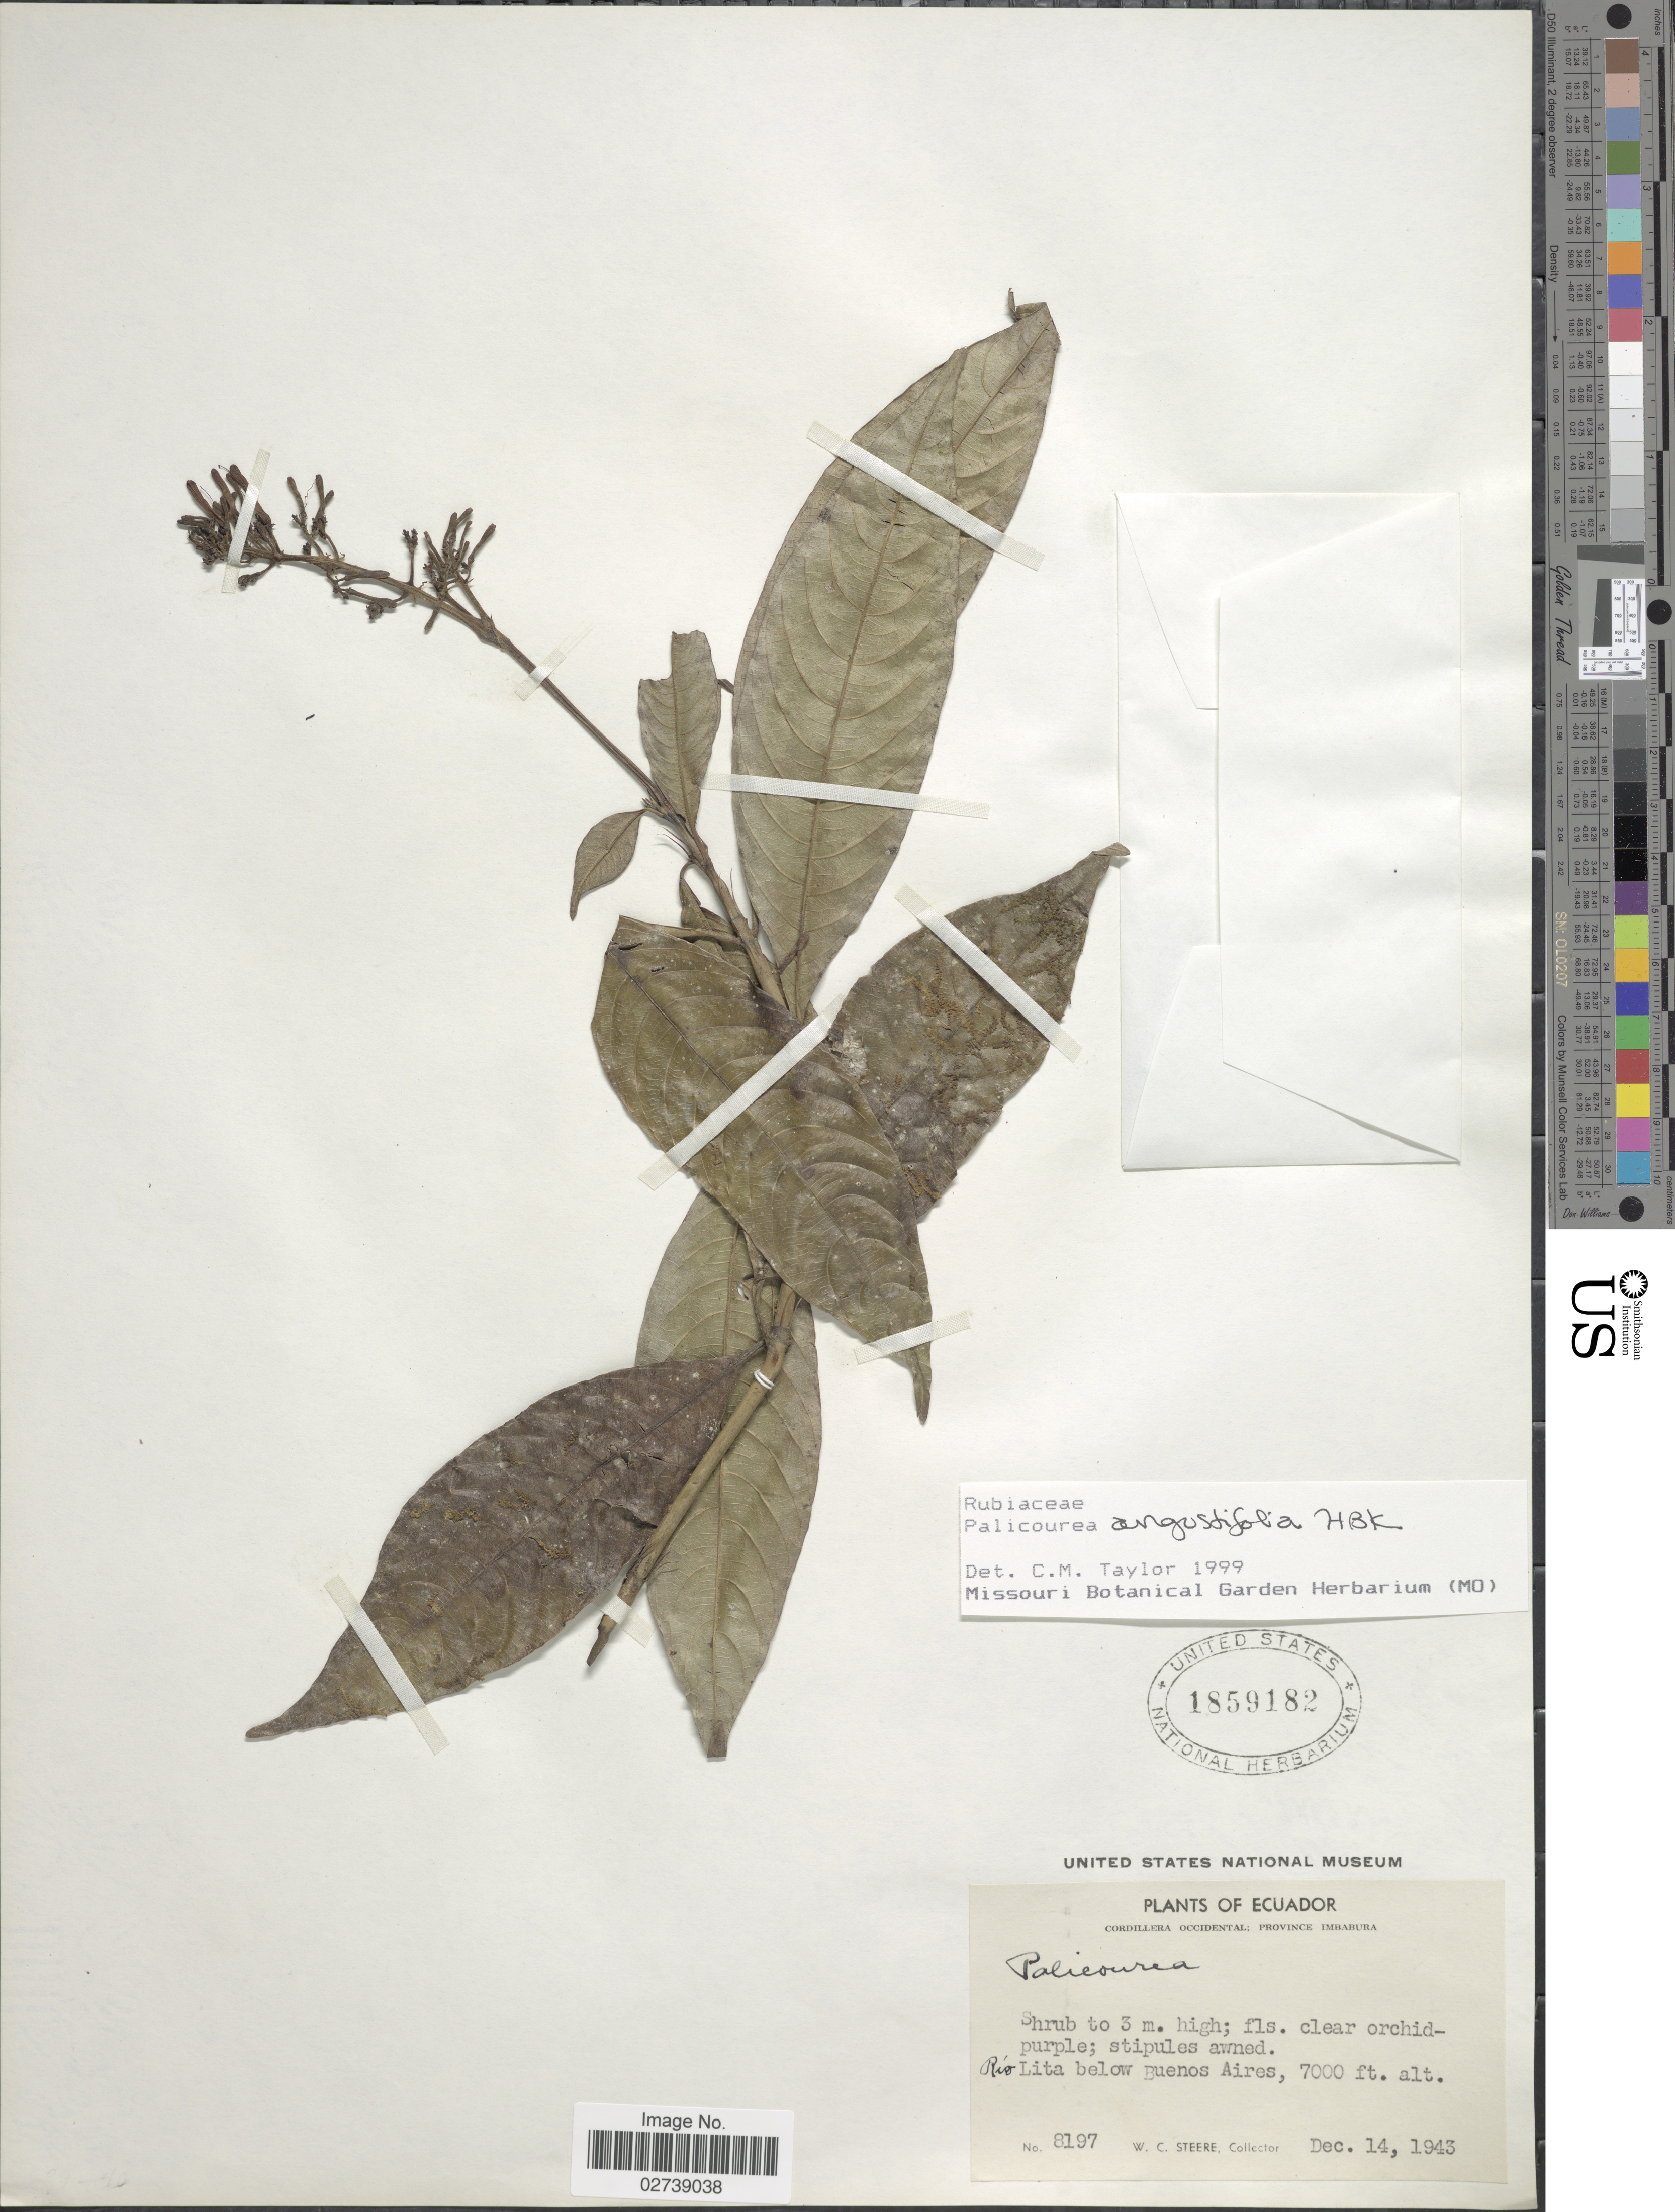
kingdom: Plantae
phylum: Tracheophyta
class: Magnoliopsida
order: Gentianales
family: Rubiaceae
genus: Palicourea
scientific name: Palicourea angustifolia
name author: Kunth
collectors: W. C. Steere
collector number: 8197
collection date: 1943-12-14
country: Ecuador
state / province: Imbabura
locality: Rio Lita below Buenos Aires.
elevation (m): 2134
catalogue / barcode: US 1859182